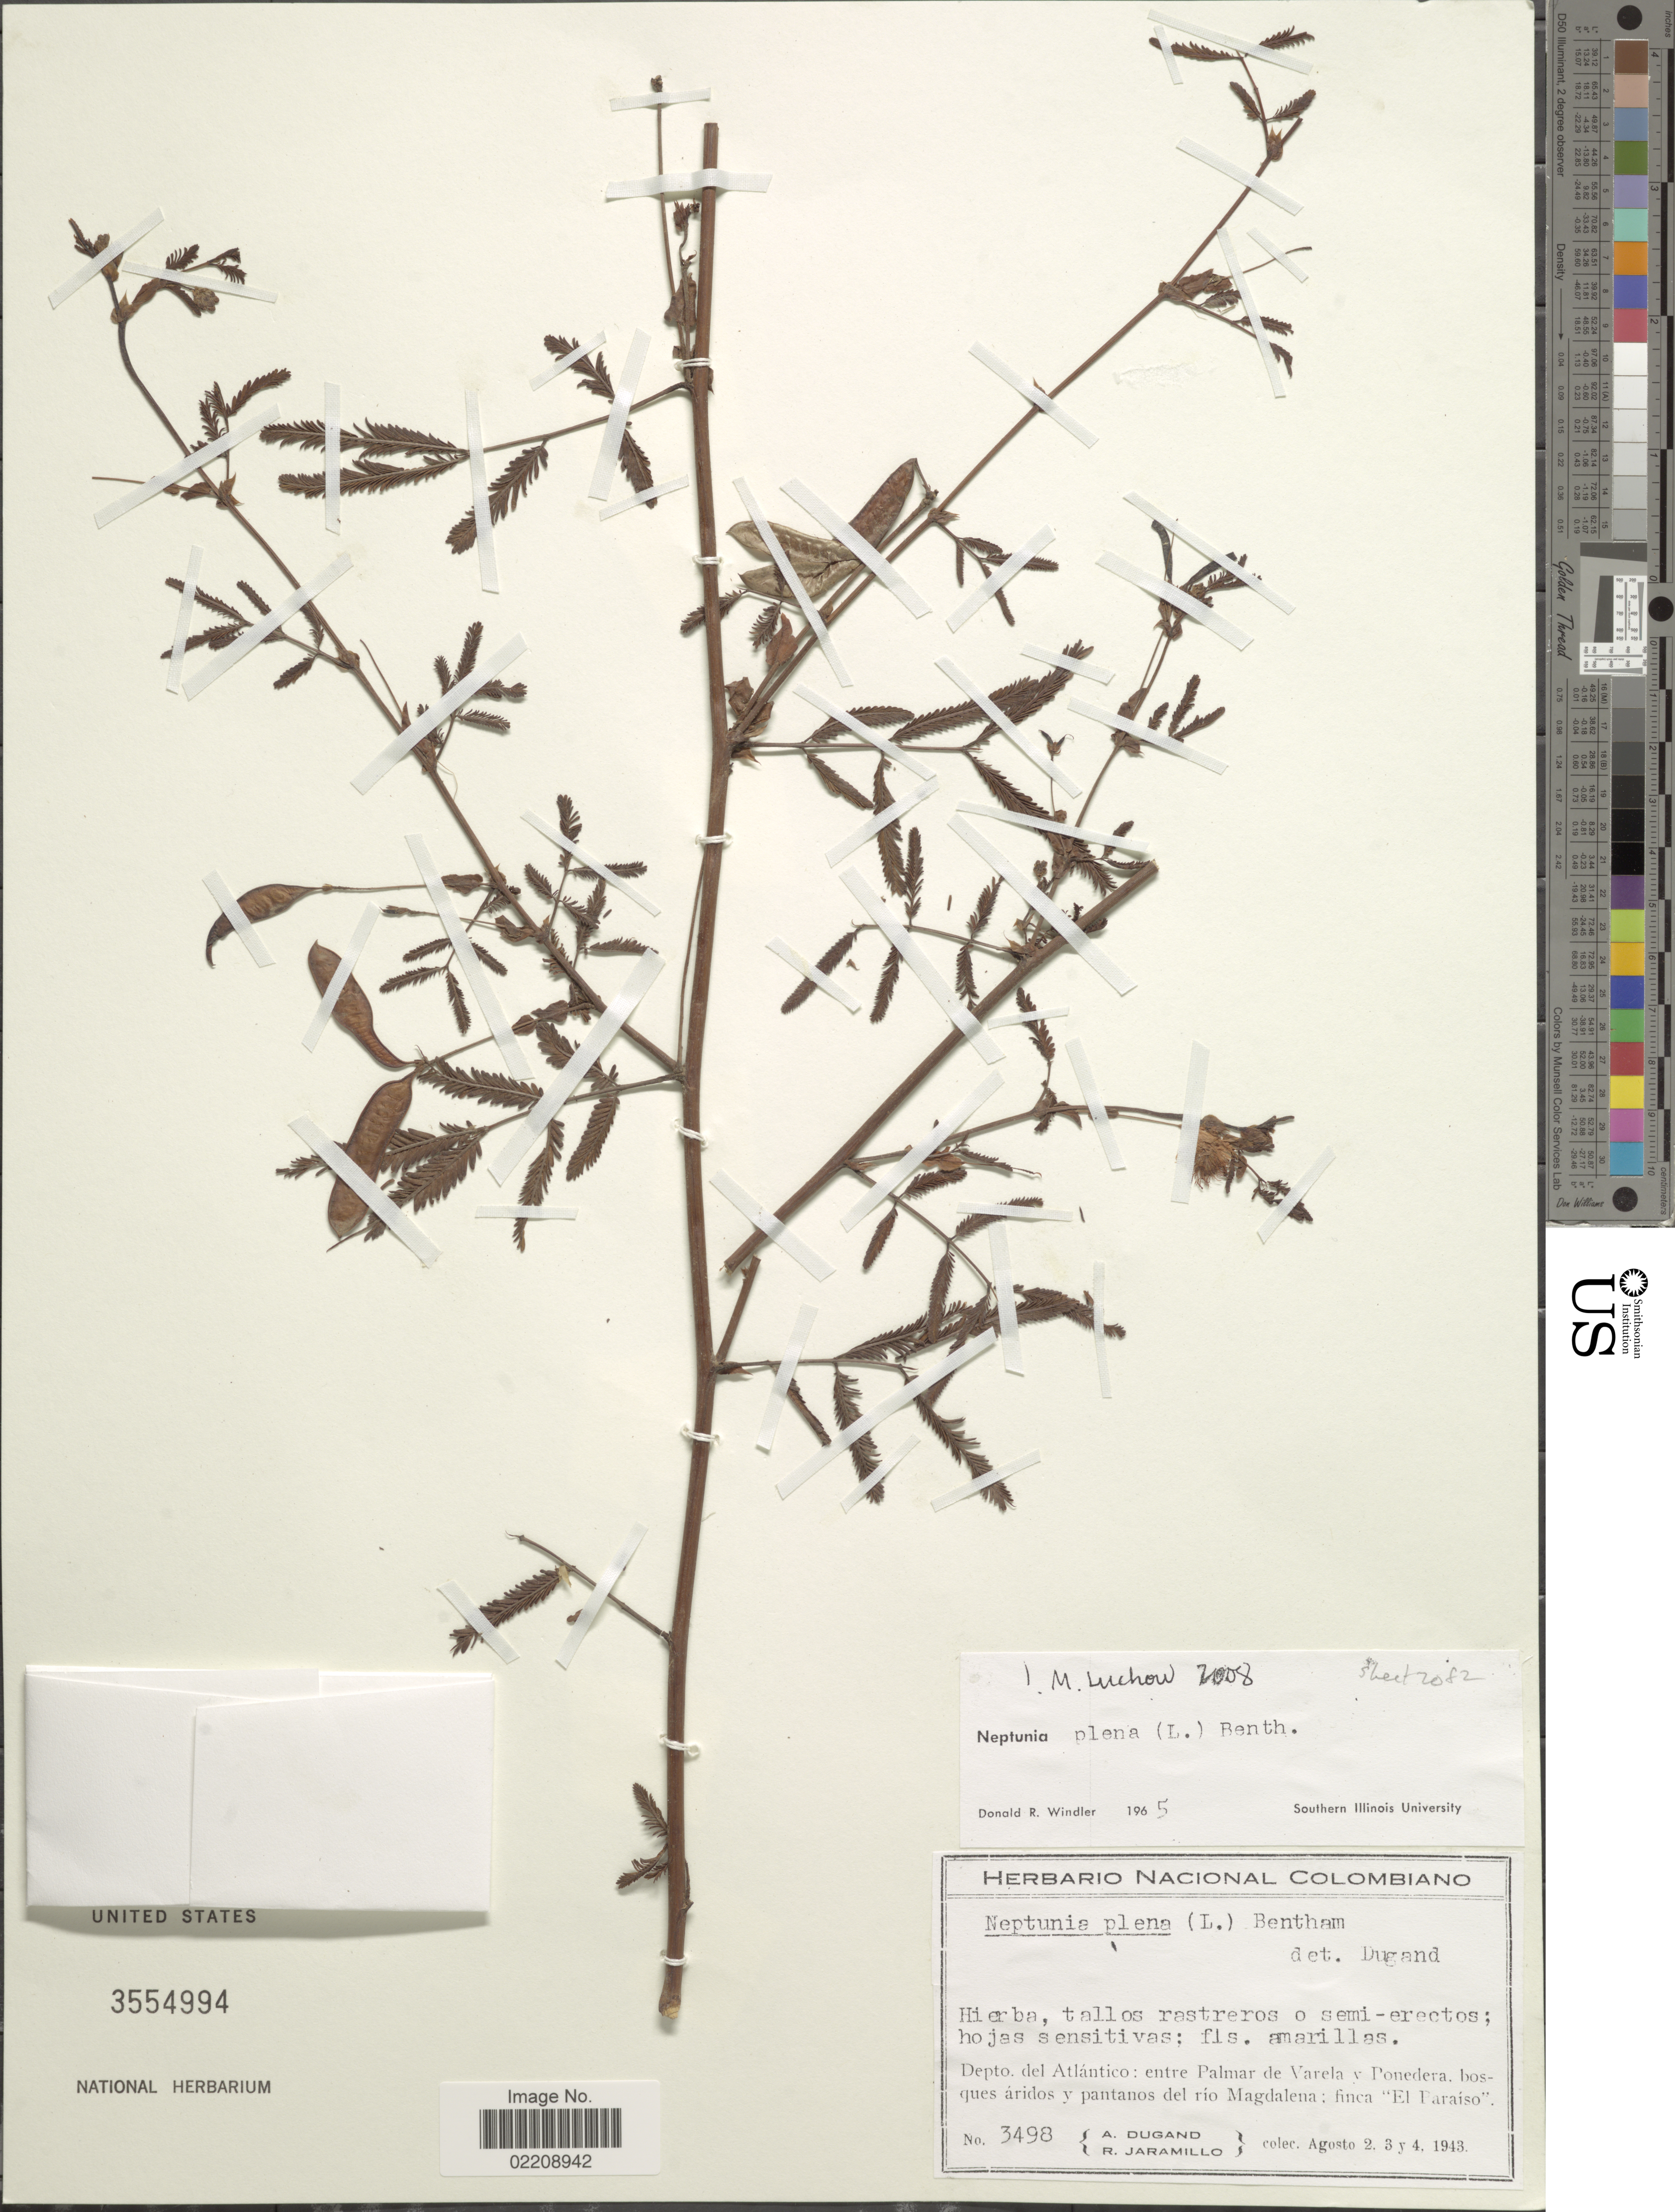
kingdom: Plantae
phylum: Tracheophyta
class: Magnoliopsida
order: Fabales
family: Fabaceae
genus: Neptunia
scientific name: Neptunia plena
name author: (L.) Benth.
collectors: A. Dugand & R. Jaramillo M.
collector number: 3498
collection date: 1943-08-02/1943-08-04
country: Colombia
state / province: Atlántico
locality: Entre Palmar de Varela y Ponedera. bosques aridos y pantanos del rio Magdalena: finca "El Paraiso"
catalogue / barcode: US 354994